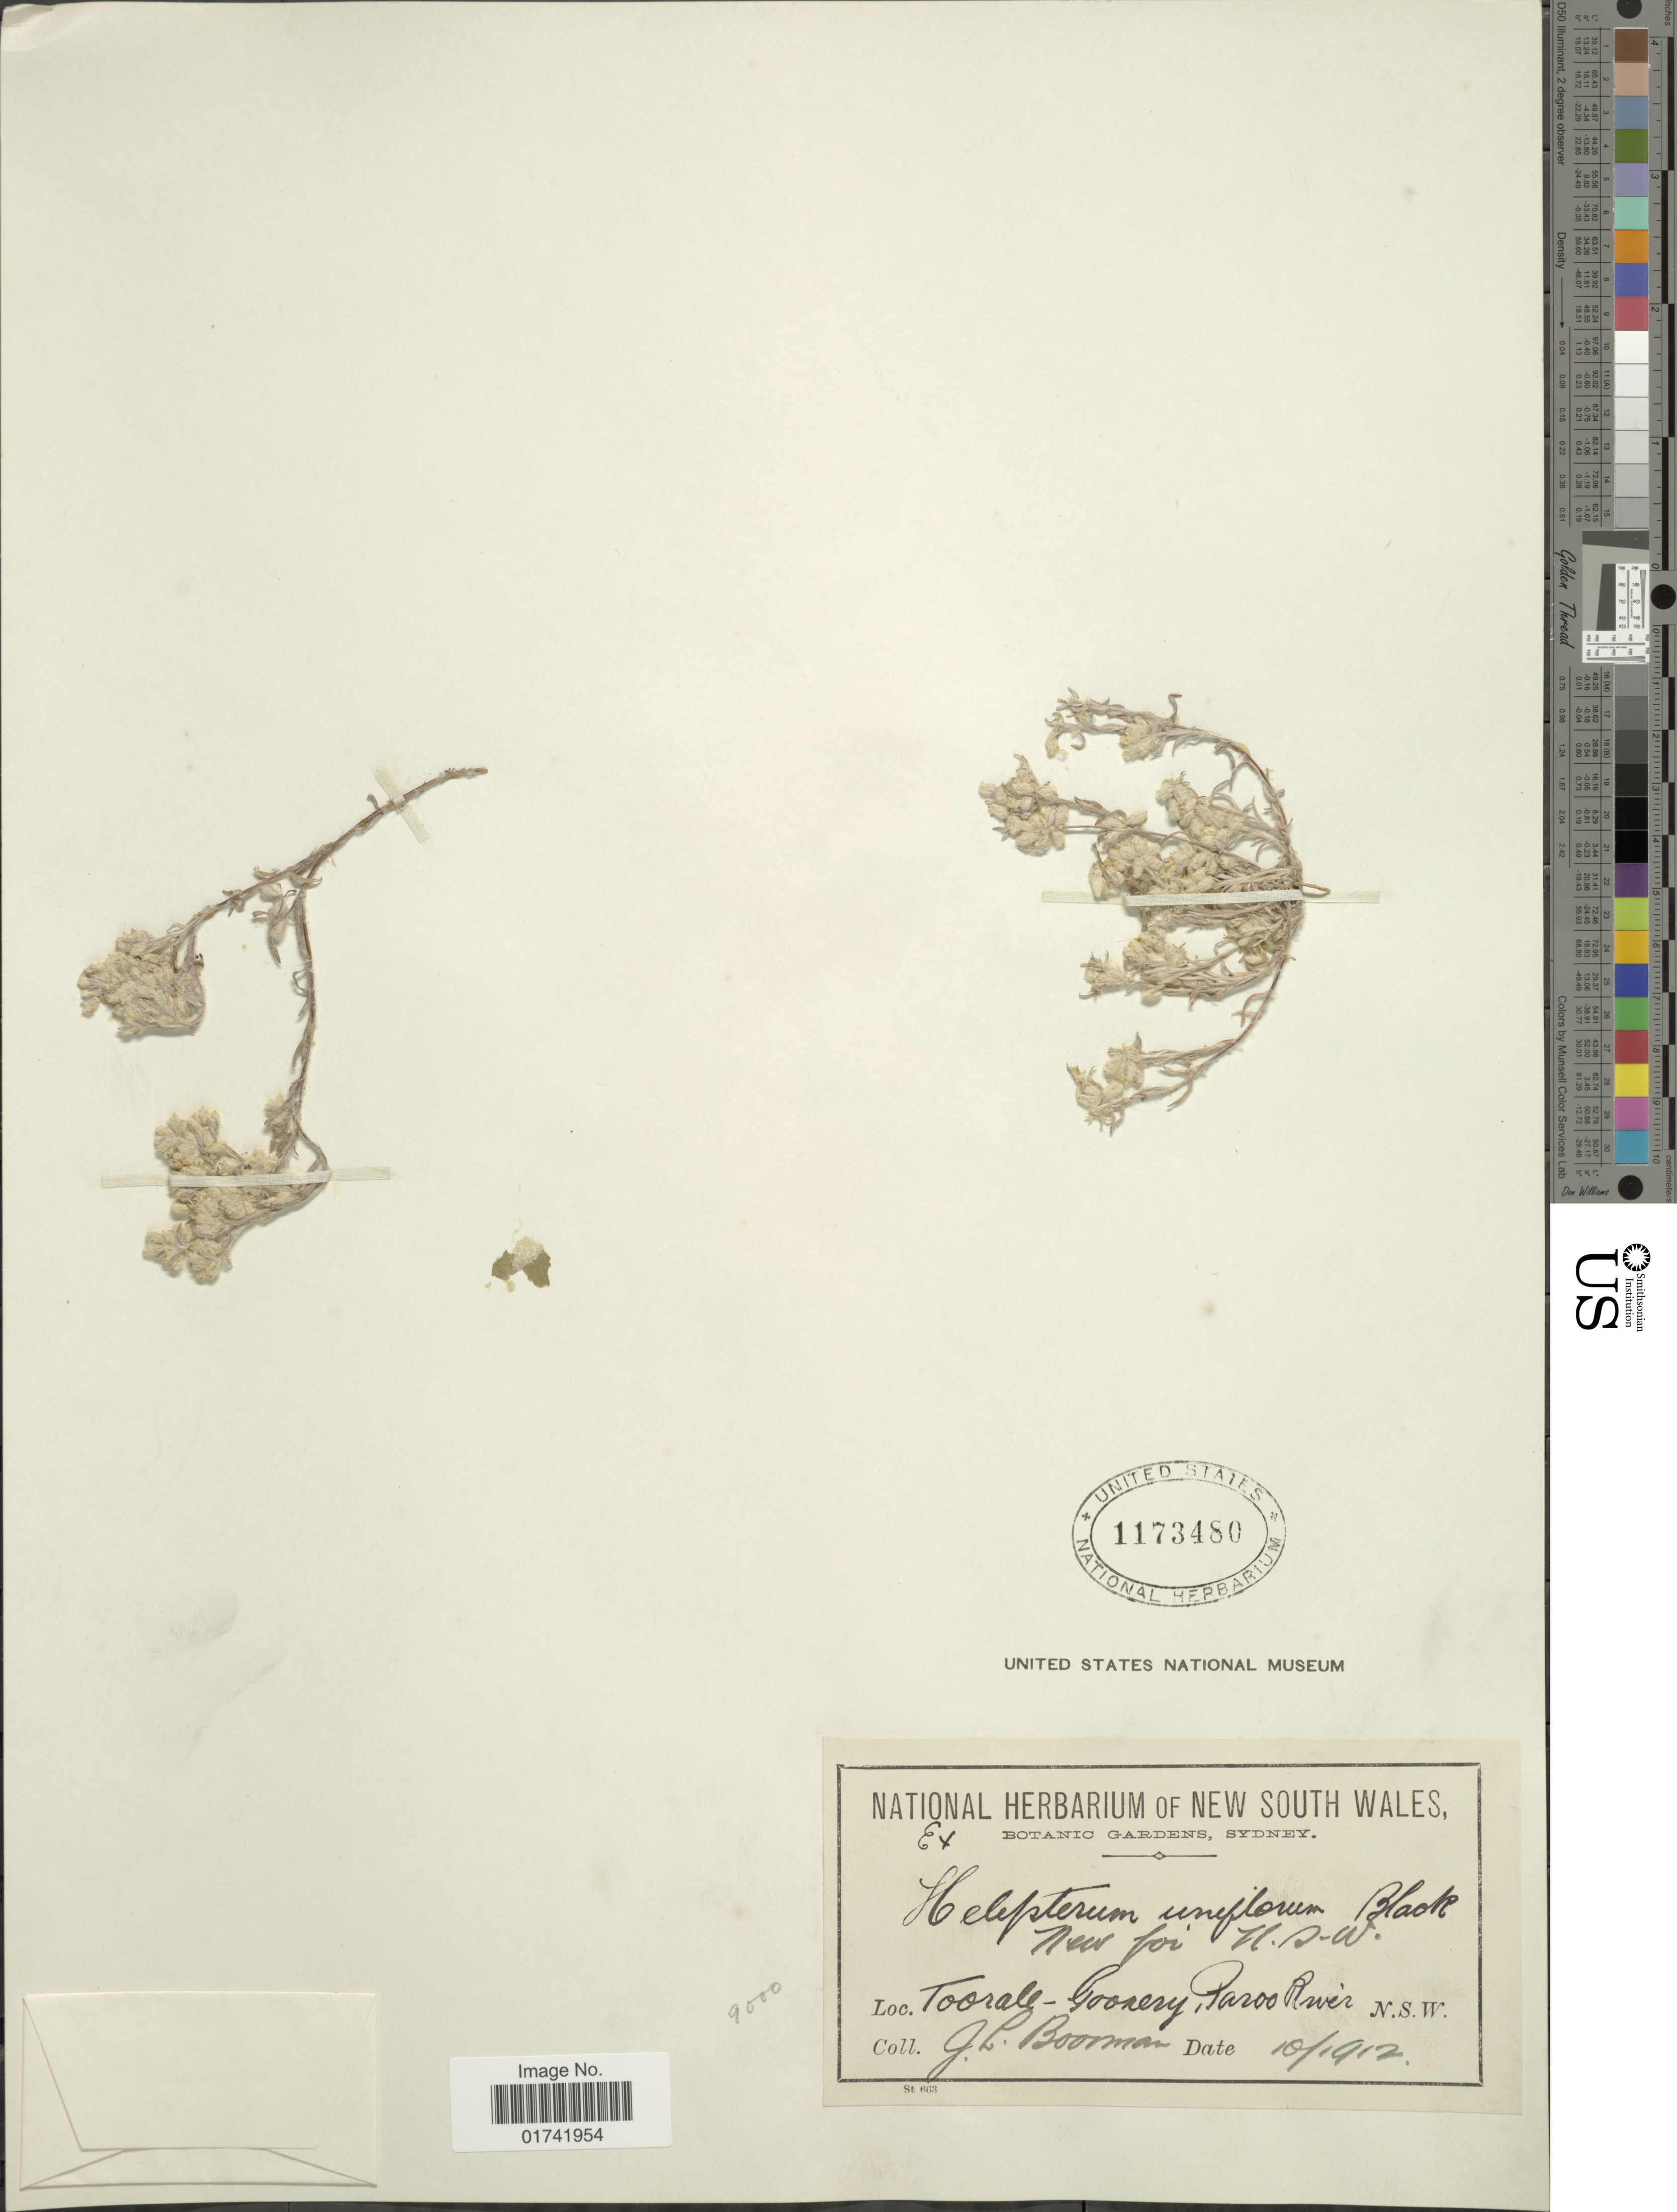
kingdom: Plantae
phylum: Tracheophyta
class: Magnoliopsida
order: Asterales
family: Asteraceae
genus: Rhodanthe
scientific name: Rhodanthe uniflora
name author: (J.M. Black) Paul G. Wilson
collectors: J. Boorman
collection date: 1912-10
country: Australia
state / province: New South Wales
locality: Toorale-Goonery, Paroo River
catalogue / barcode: US 1173480